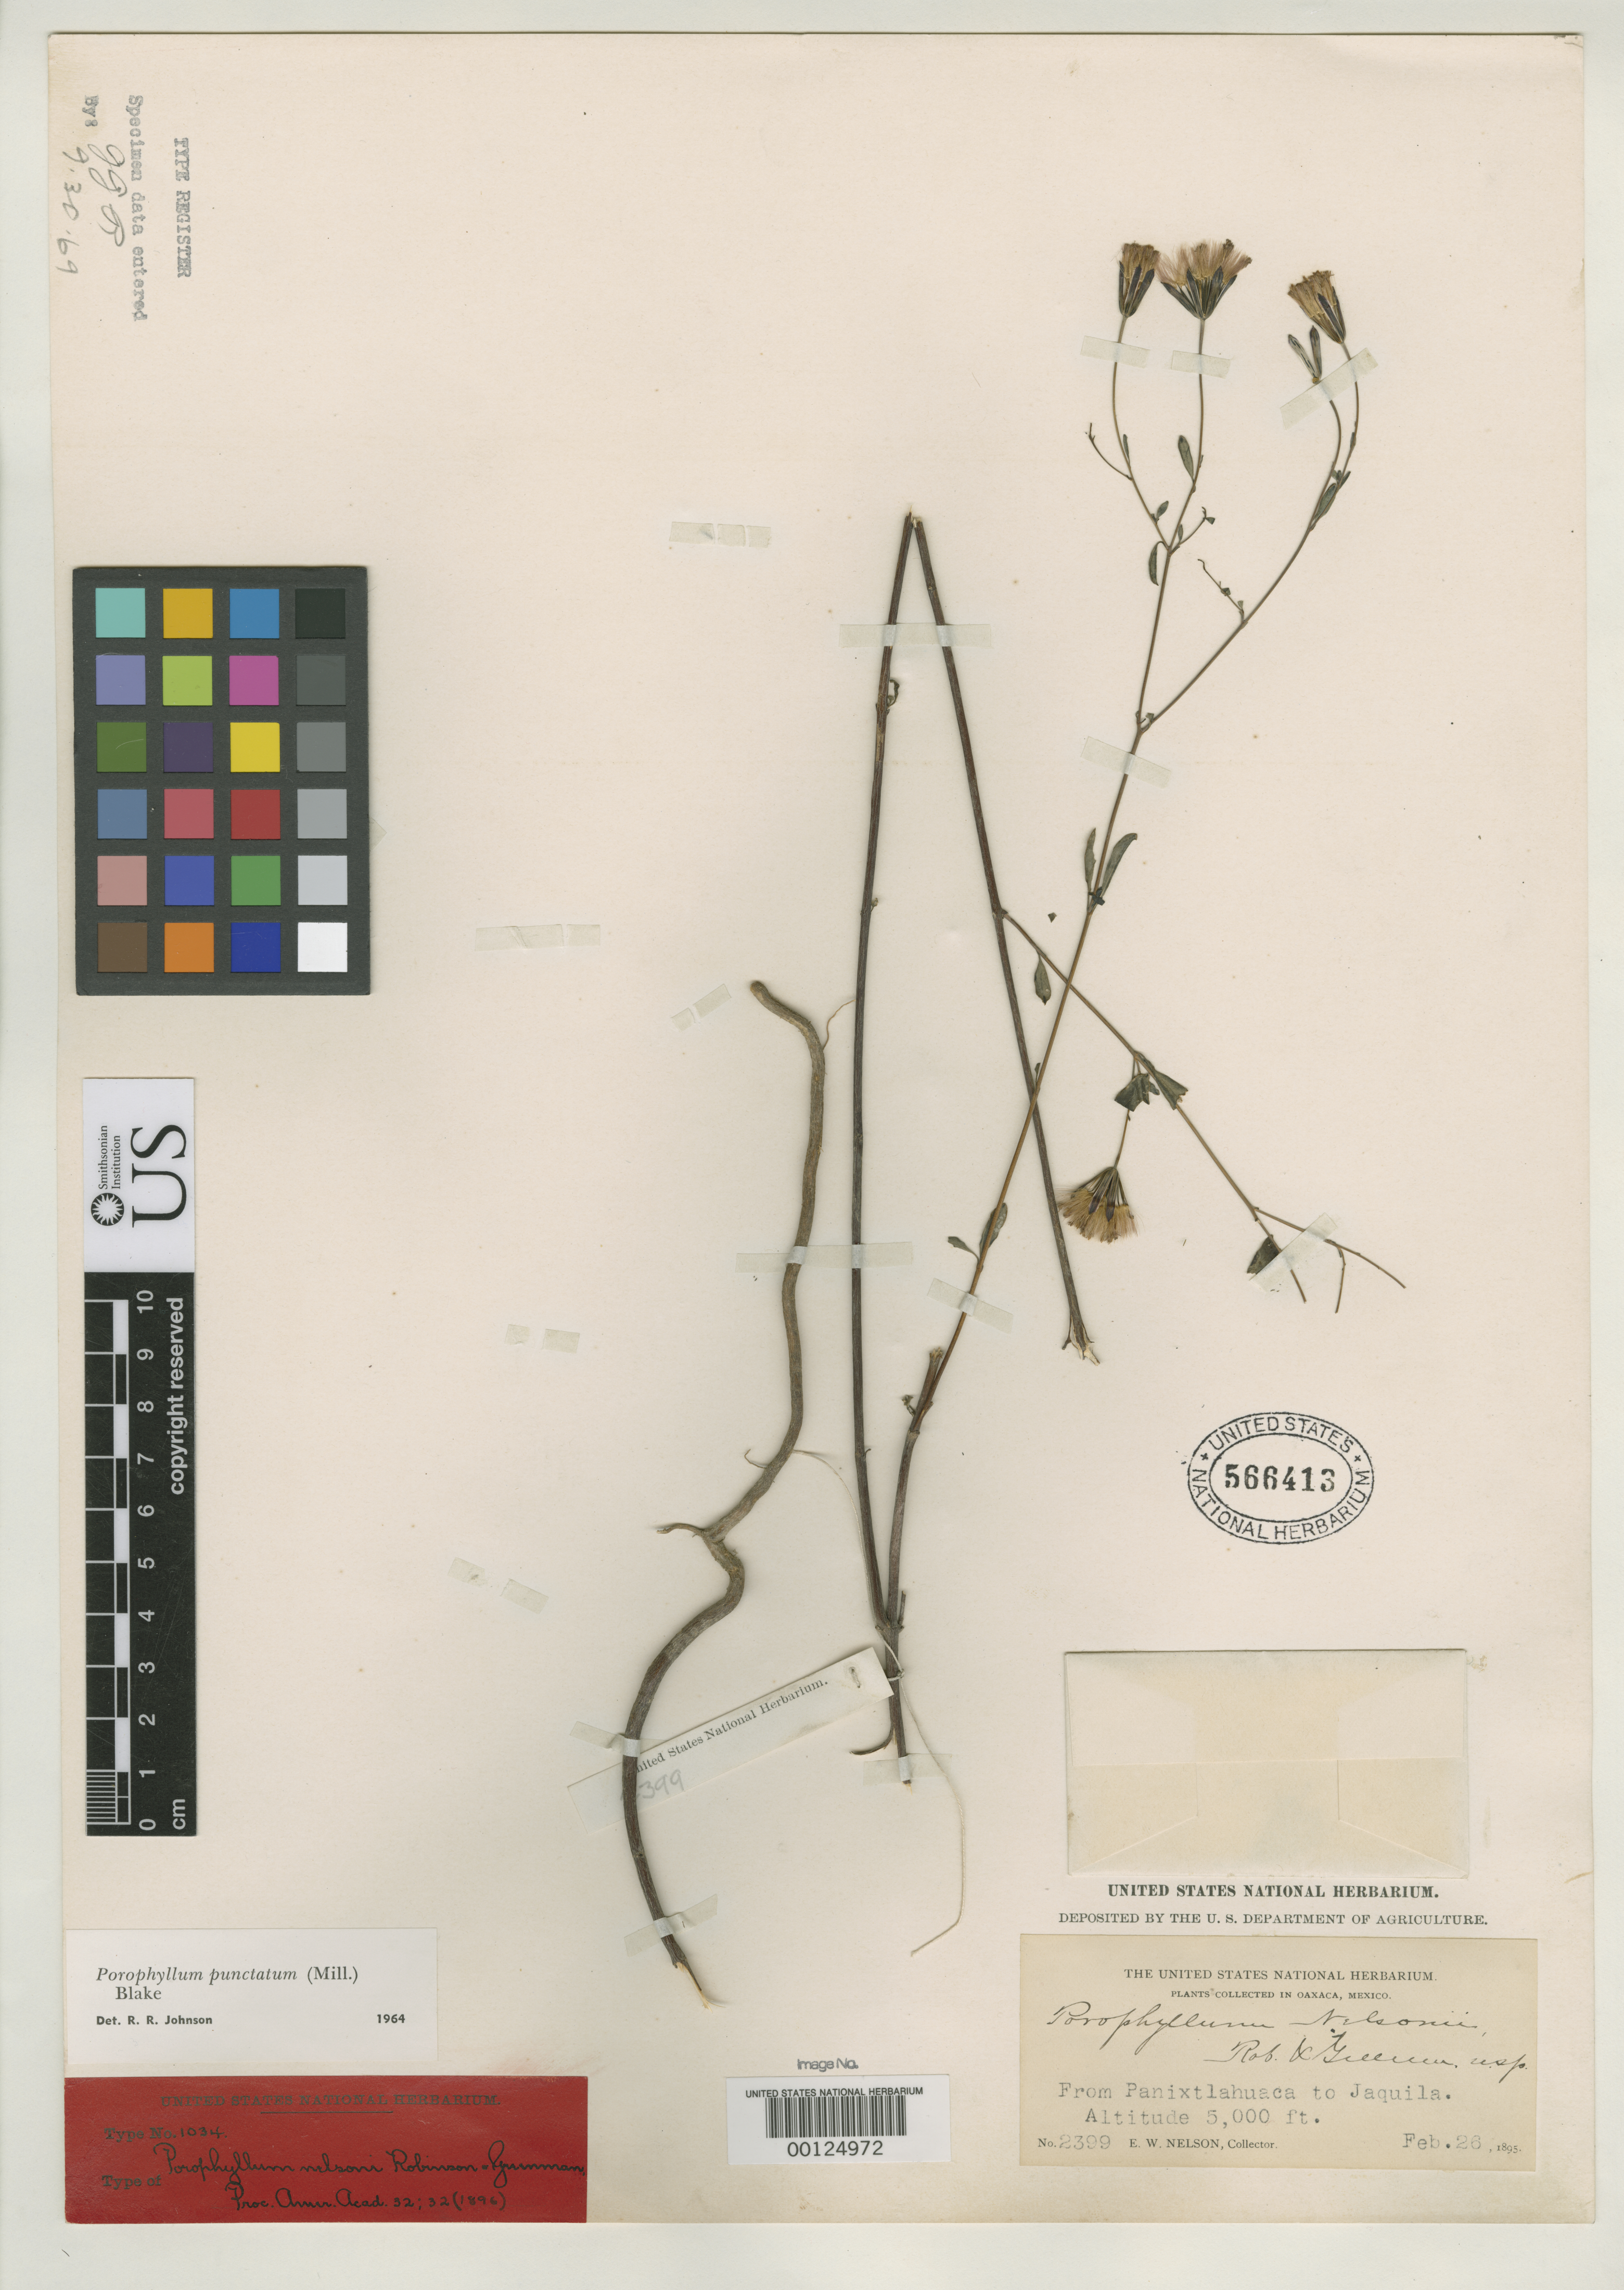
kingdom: Plantae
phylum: Tracheophyta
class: Magnoliopsida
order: Asterales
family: Asteraceae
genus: Porophyllum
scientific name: Porophyllum nelsonii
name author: B.L. Rob. & Greenm.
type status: Isosyntype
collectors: E. W. Nelson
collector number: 2399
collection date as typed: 26 Feb 1895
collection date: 1895-02-26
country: Mexico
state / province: Oaxaca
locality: Between Panixtlahuaca and Jaquila.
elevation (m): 1524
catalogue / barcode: US 566413